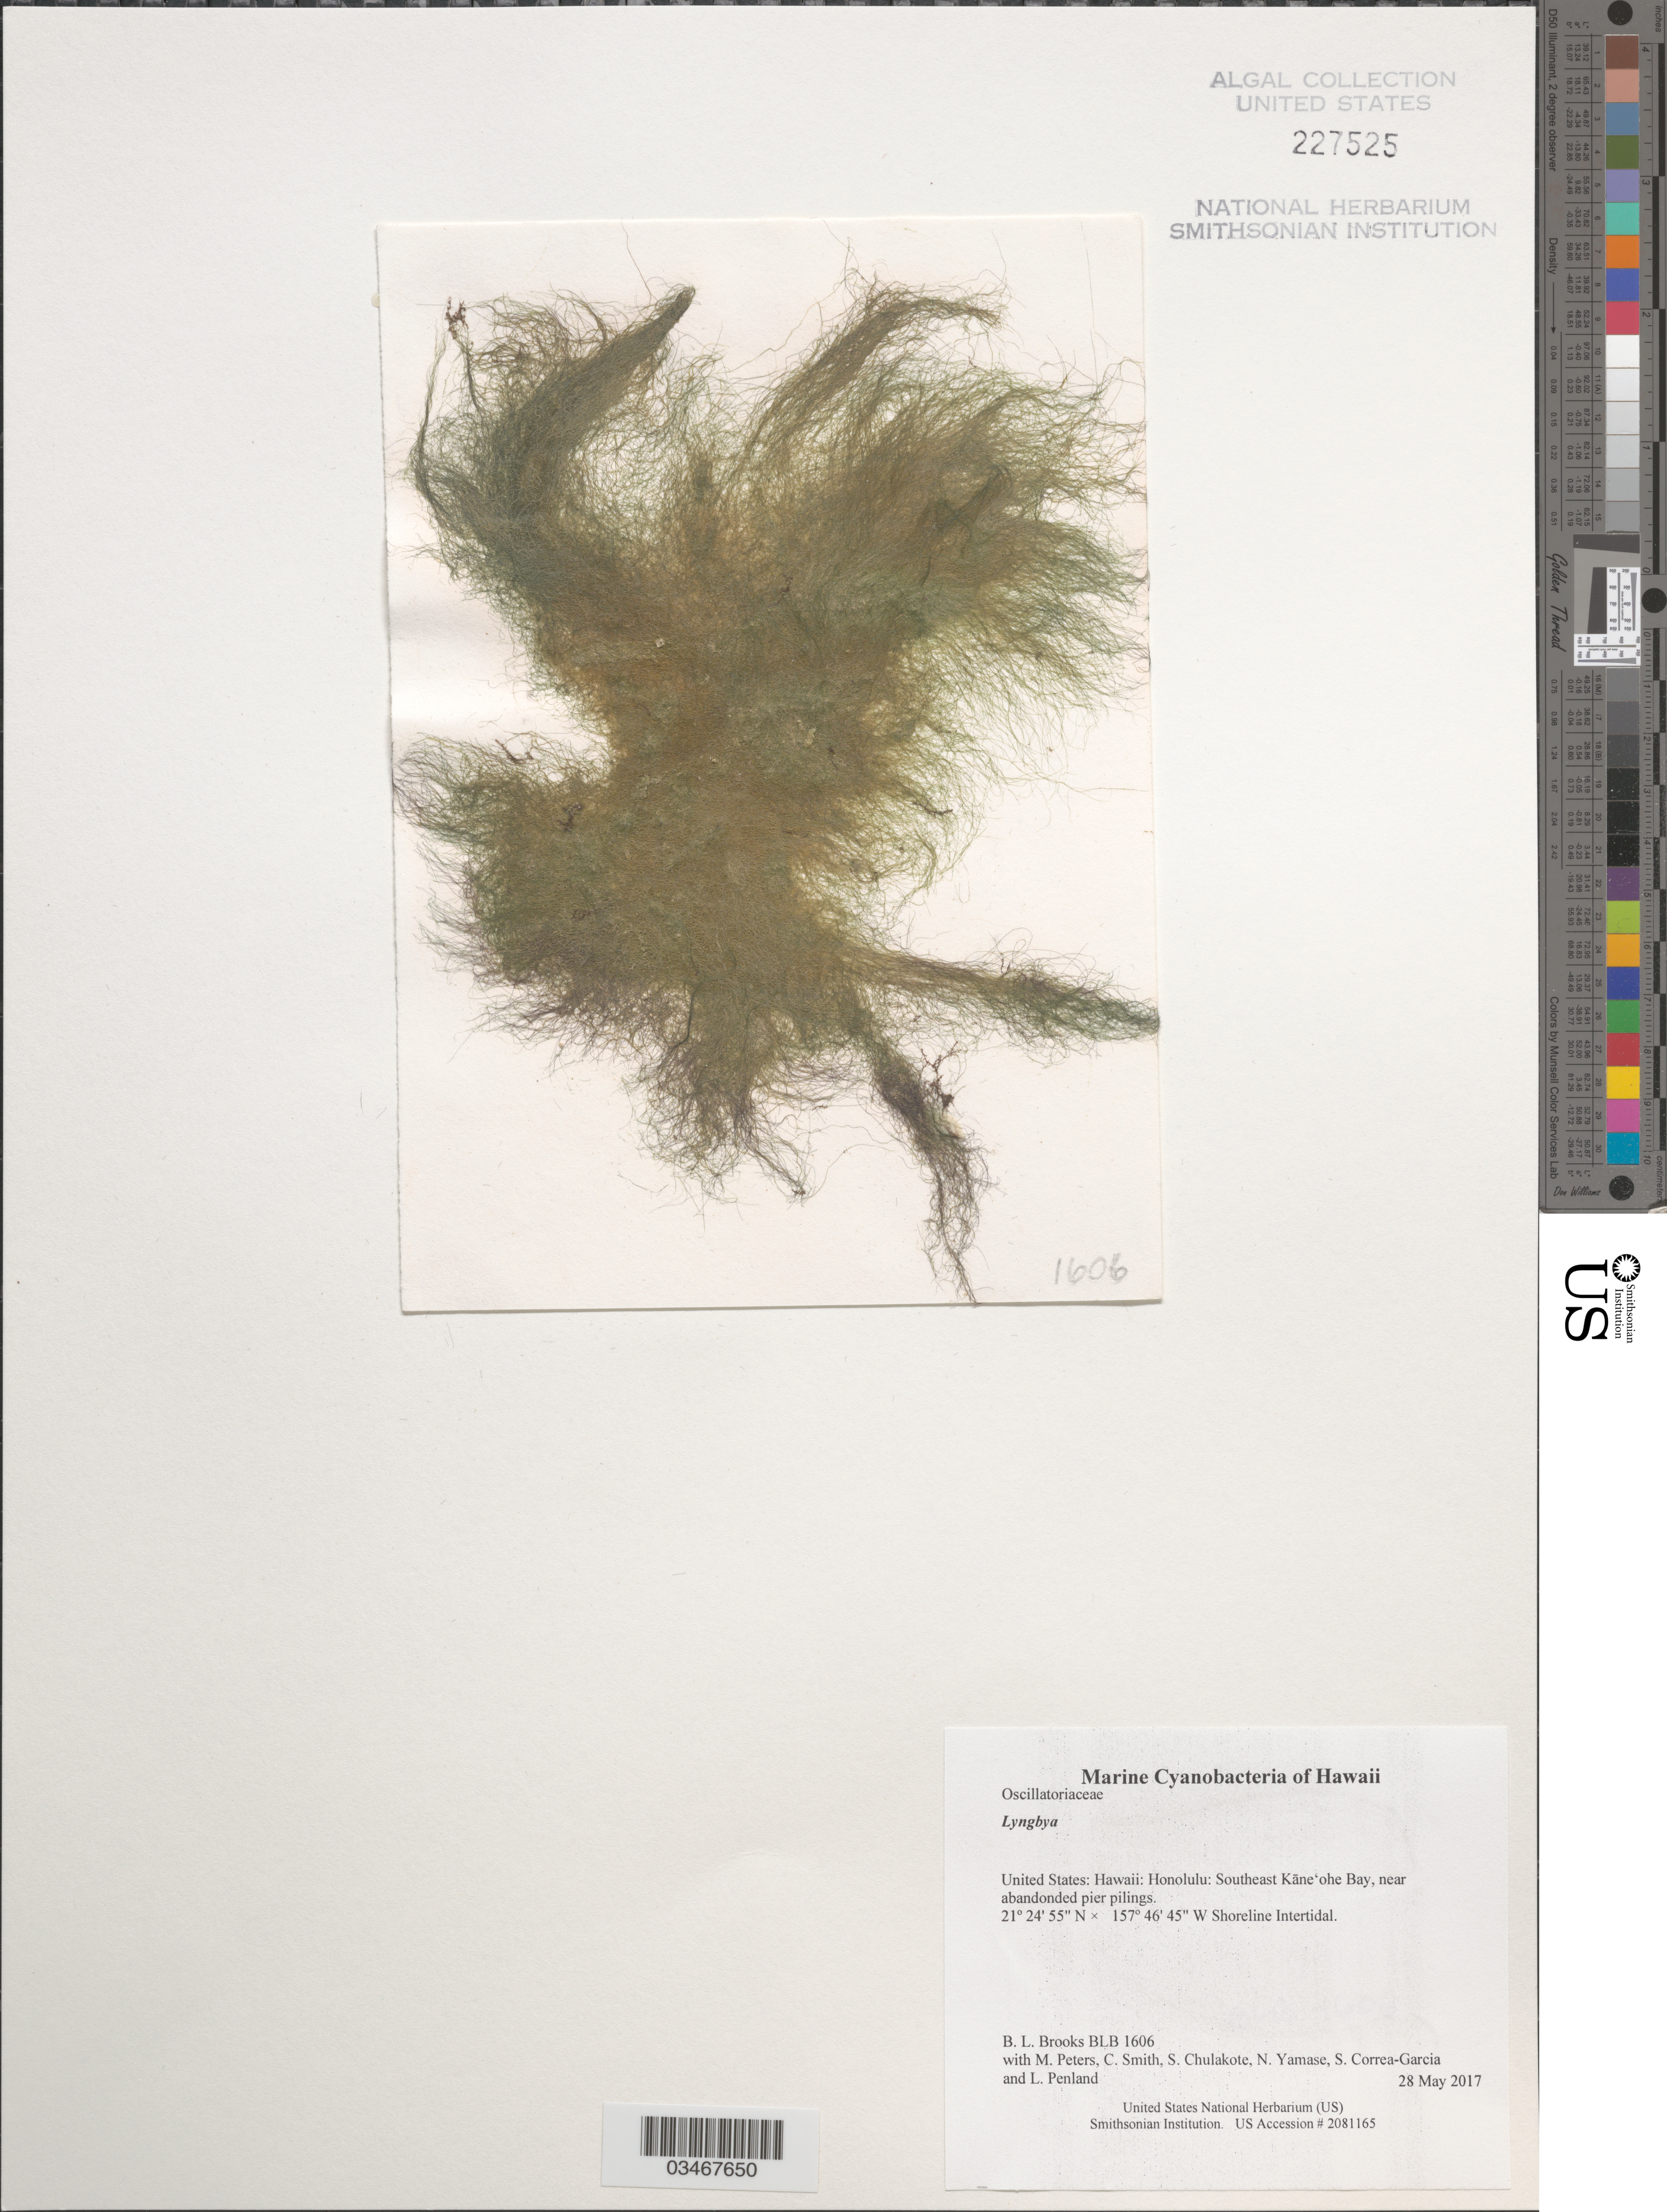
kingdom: Bacteria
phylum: Cyanobacteria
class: Cyanobacteriia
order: Cyanobacteriales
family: Microcoleaceae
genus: Lyngbya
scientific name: Lyngbya sp.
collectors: B. Brooks, M. Peters, C. Smith, S. Chulakote & et al.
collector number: BLB 1606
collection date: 2017-05-28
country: United States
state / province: Hawaii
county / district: Honolulu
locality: Honolulu: Southeast Kāne'ohe Bay, near abandoned pier pilings.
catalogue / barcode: US 227525